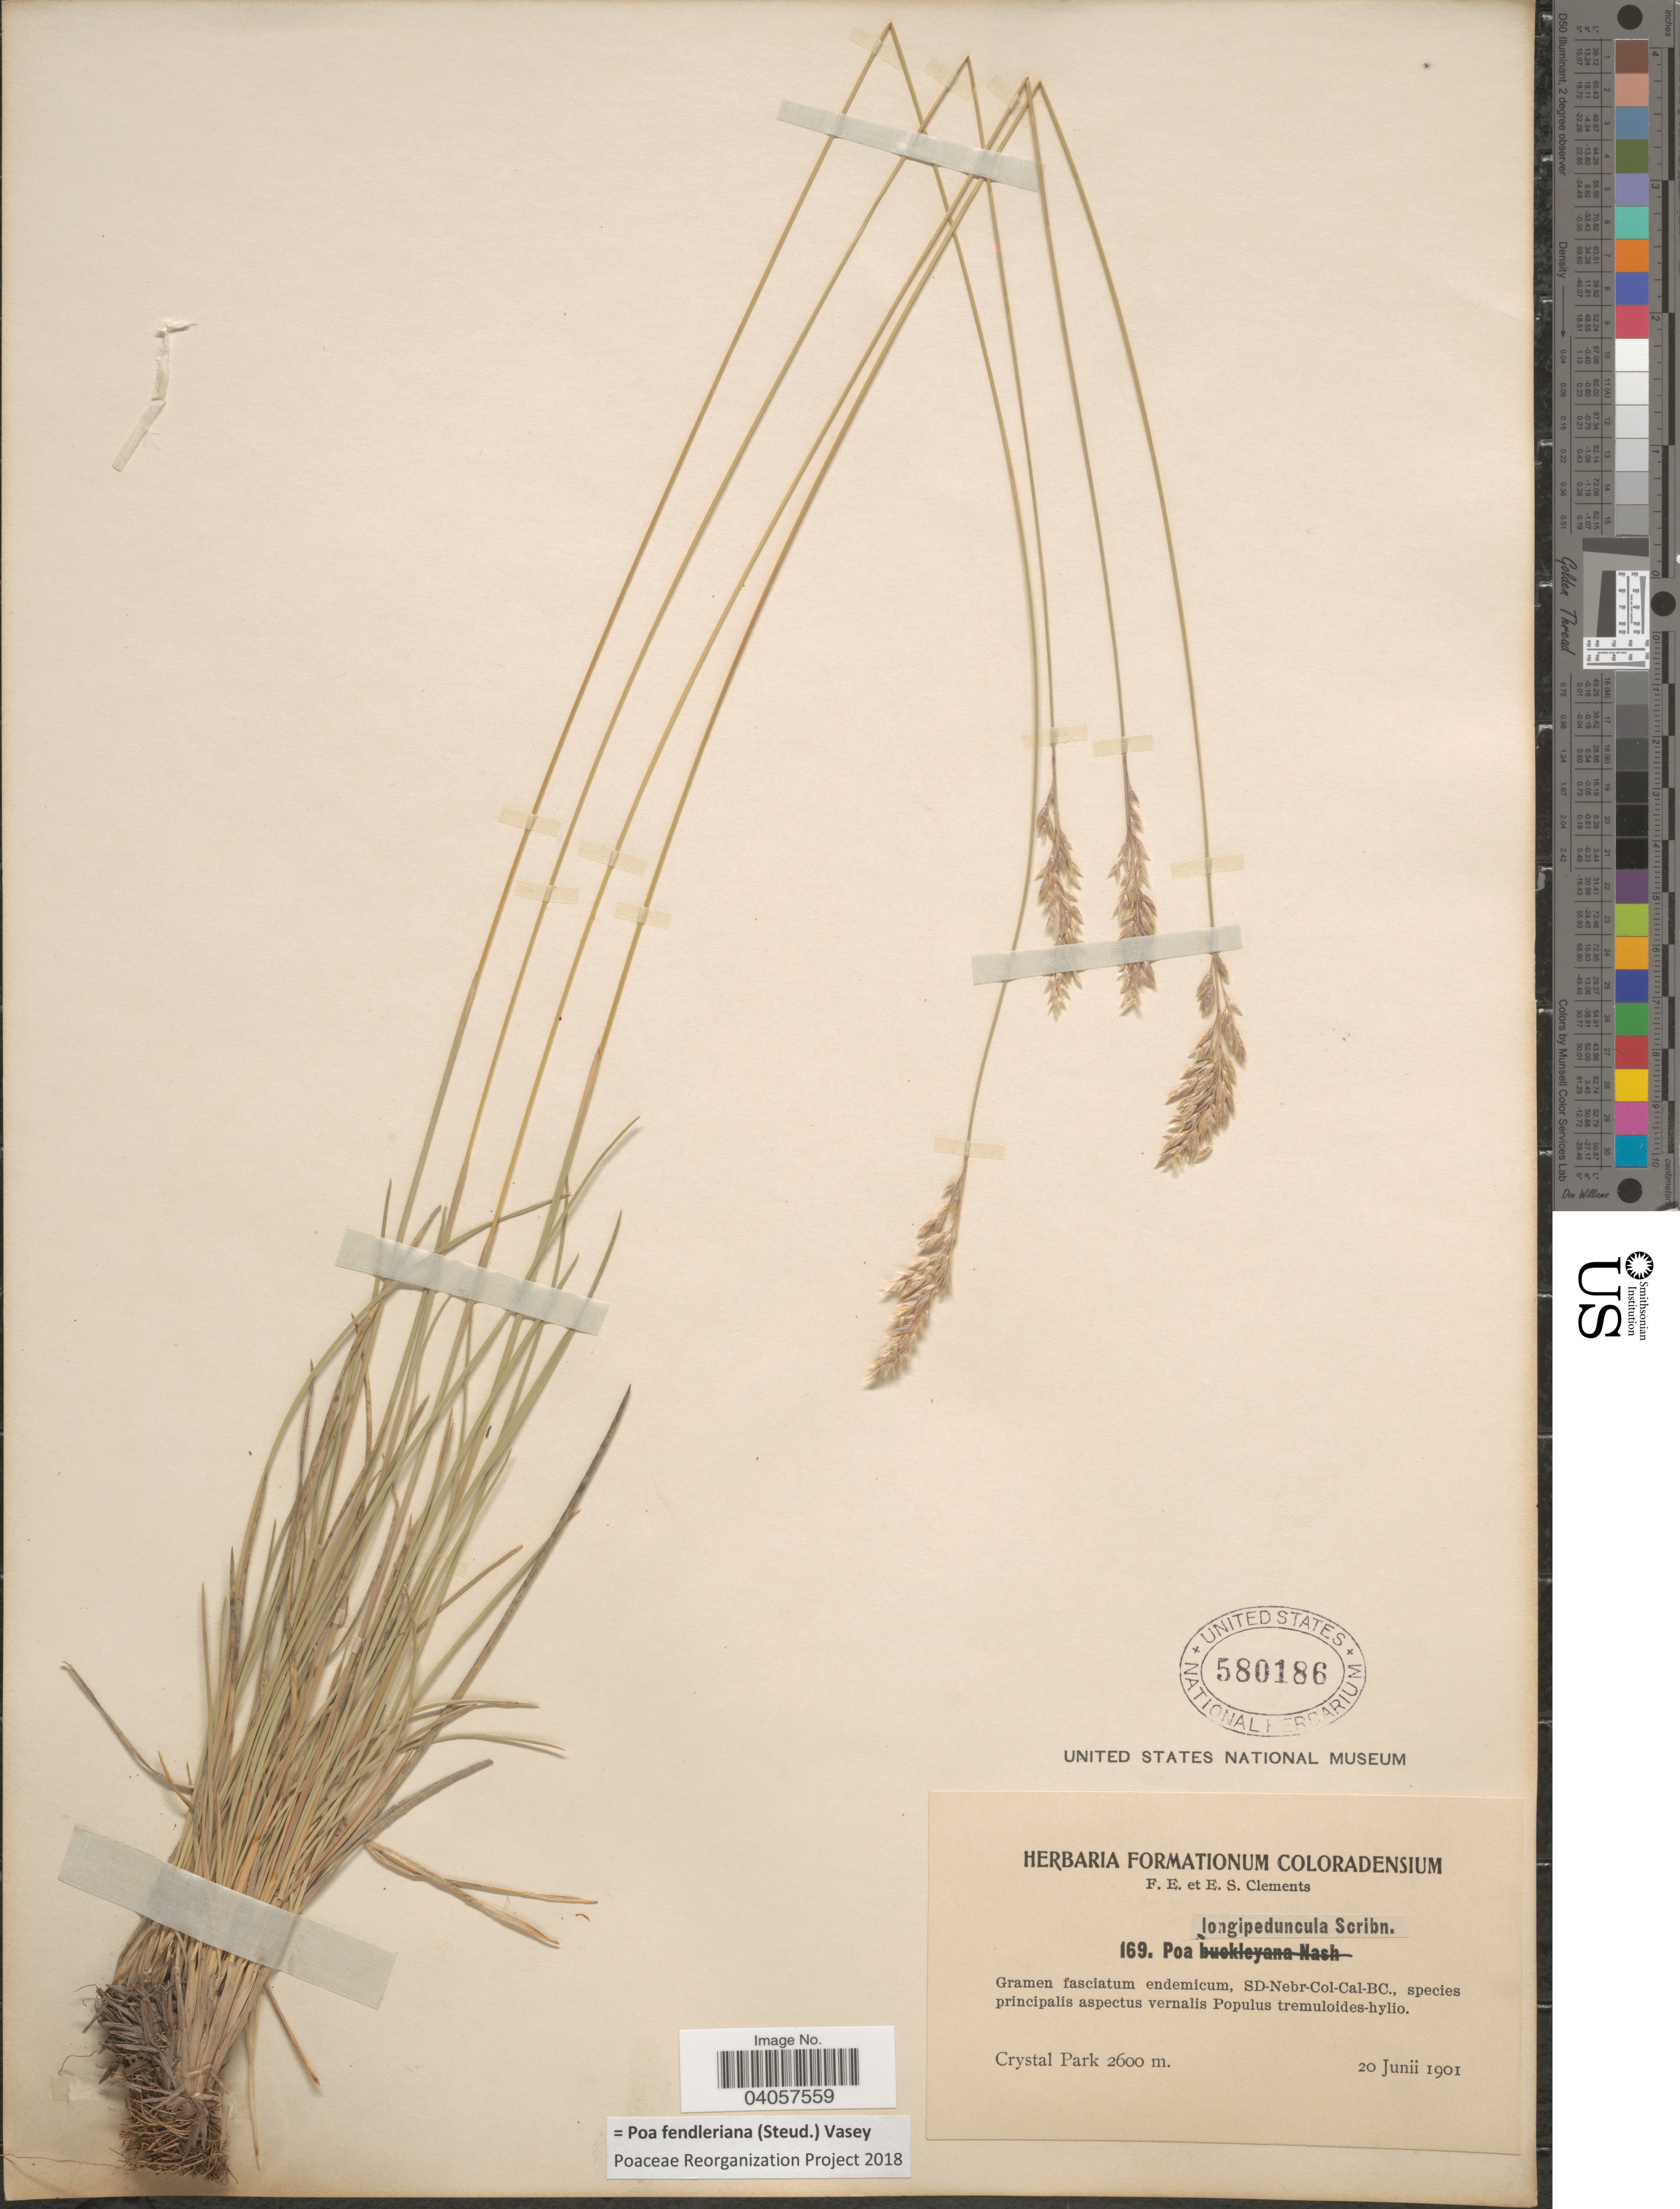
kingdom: Plantae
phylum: Tracheophyta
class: Liliopsida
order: Poales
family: Poaceae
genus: Poa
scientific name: Poa fendleriana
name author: (Steud.) Vasey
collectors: F. E. Clements & E. S. Clements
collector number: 169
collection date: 1901-06-20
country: United States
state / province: Colorado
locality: Crystal Park.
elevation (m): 2600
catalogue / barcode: US 580186